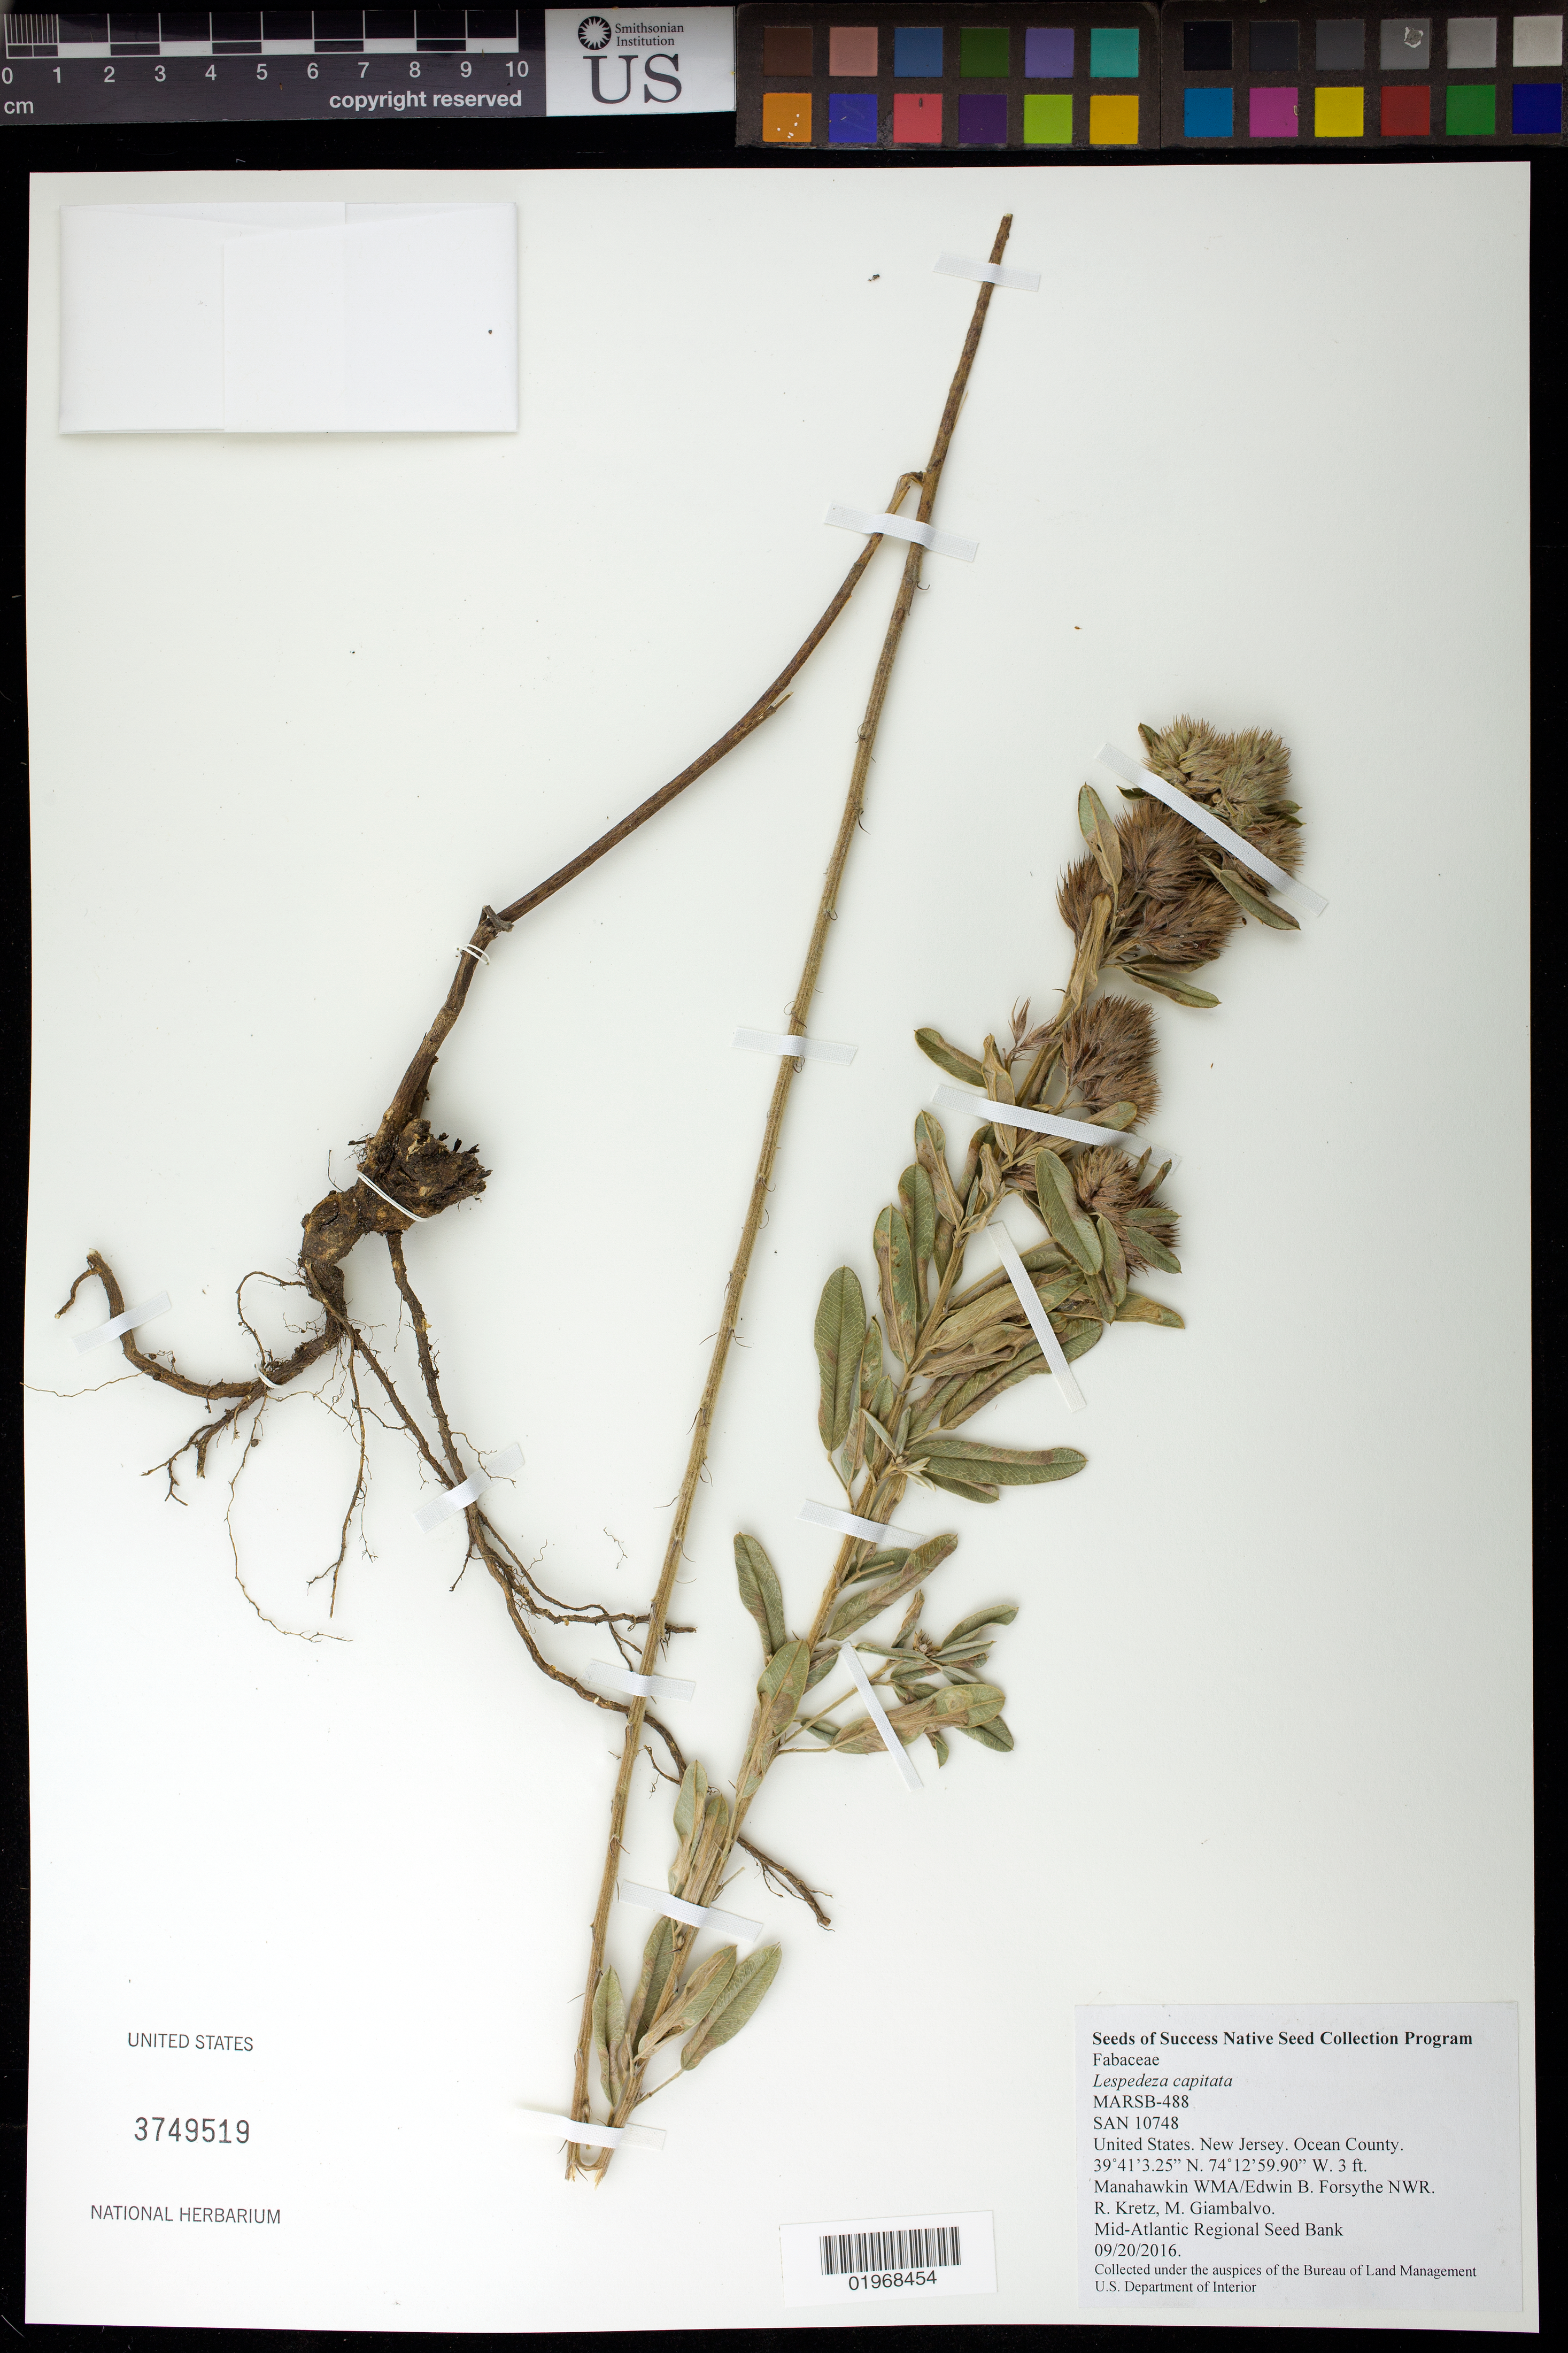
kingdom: Plantae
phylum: Tracheophyta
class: Magnoliopsida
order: Fabales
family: Fabaceae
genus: Lespedeza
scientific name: Lespedeza capitata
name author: Michx.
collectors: R. Kretz & M. Giambalvo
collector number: MARCB-488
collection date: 2016-09-20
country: United States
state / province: New Jersey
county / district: Ocean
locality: Manakawkin WMA/Edwin B. Forsythe National Wildlife Refuge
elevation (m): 1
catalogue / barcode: US 3749519